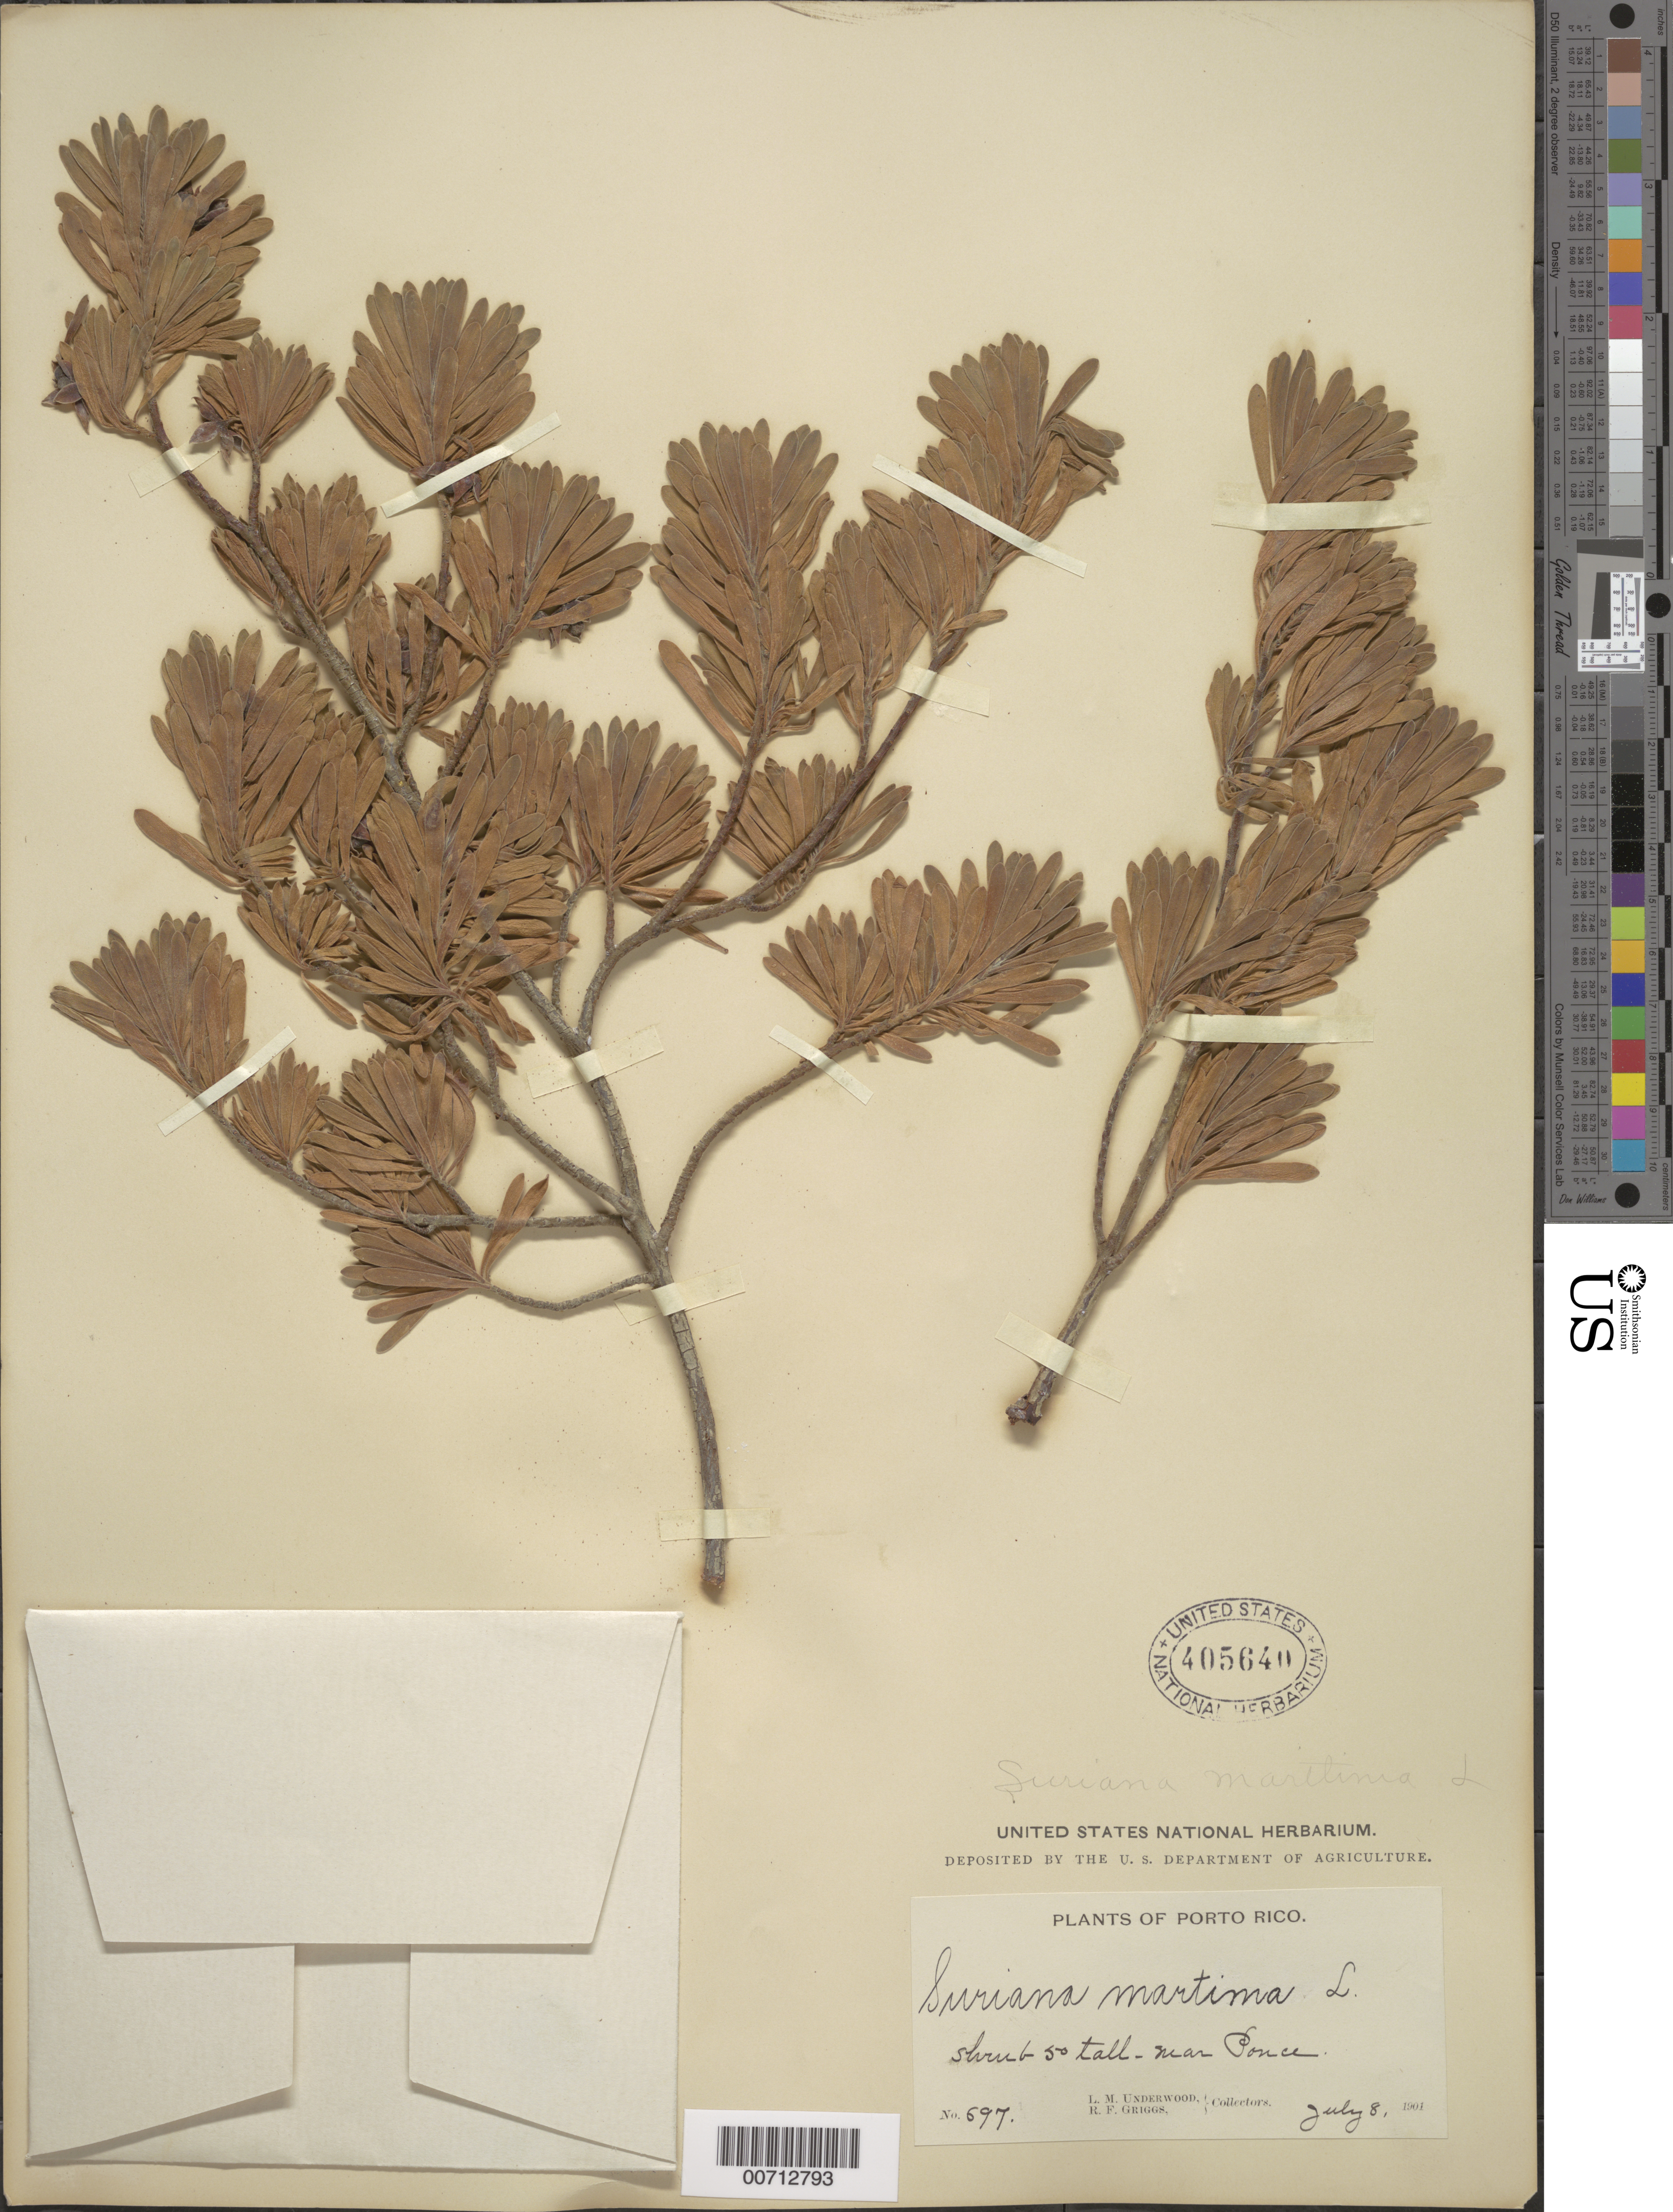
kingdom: Plantae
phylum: Tracheophyta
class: Magnoliopsida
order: Fabales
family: Surianaceae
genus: Suriana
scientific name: Suriana maritima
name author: L.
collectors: L. M. Underwood & R. F. Griggs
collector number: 697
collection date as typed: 08 Jul 1901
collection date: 1901-07-08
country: Puerto Rico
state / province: Ponce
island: Greater Antilles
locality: Ponce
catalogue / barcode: US 405640